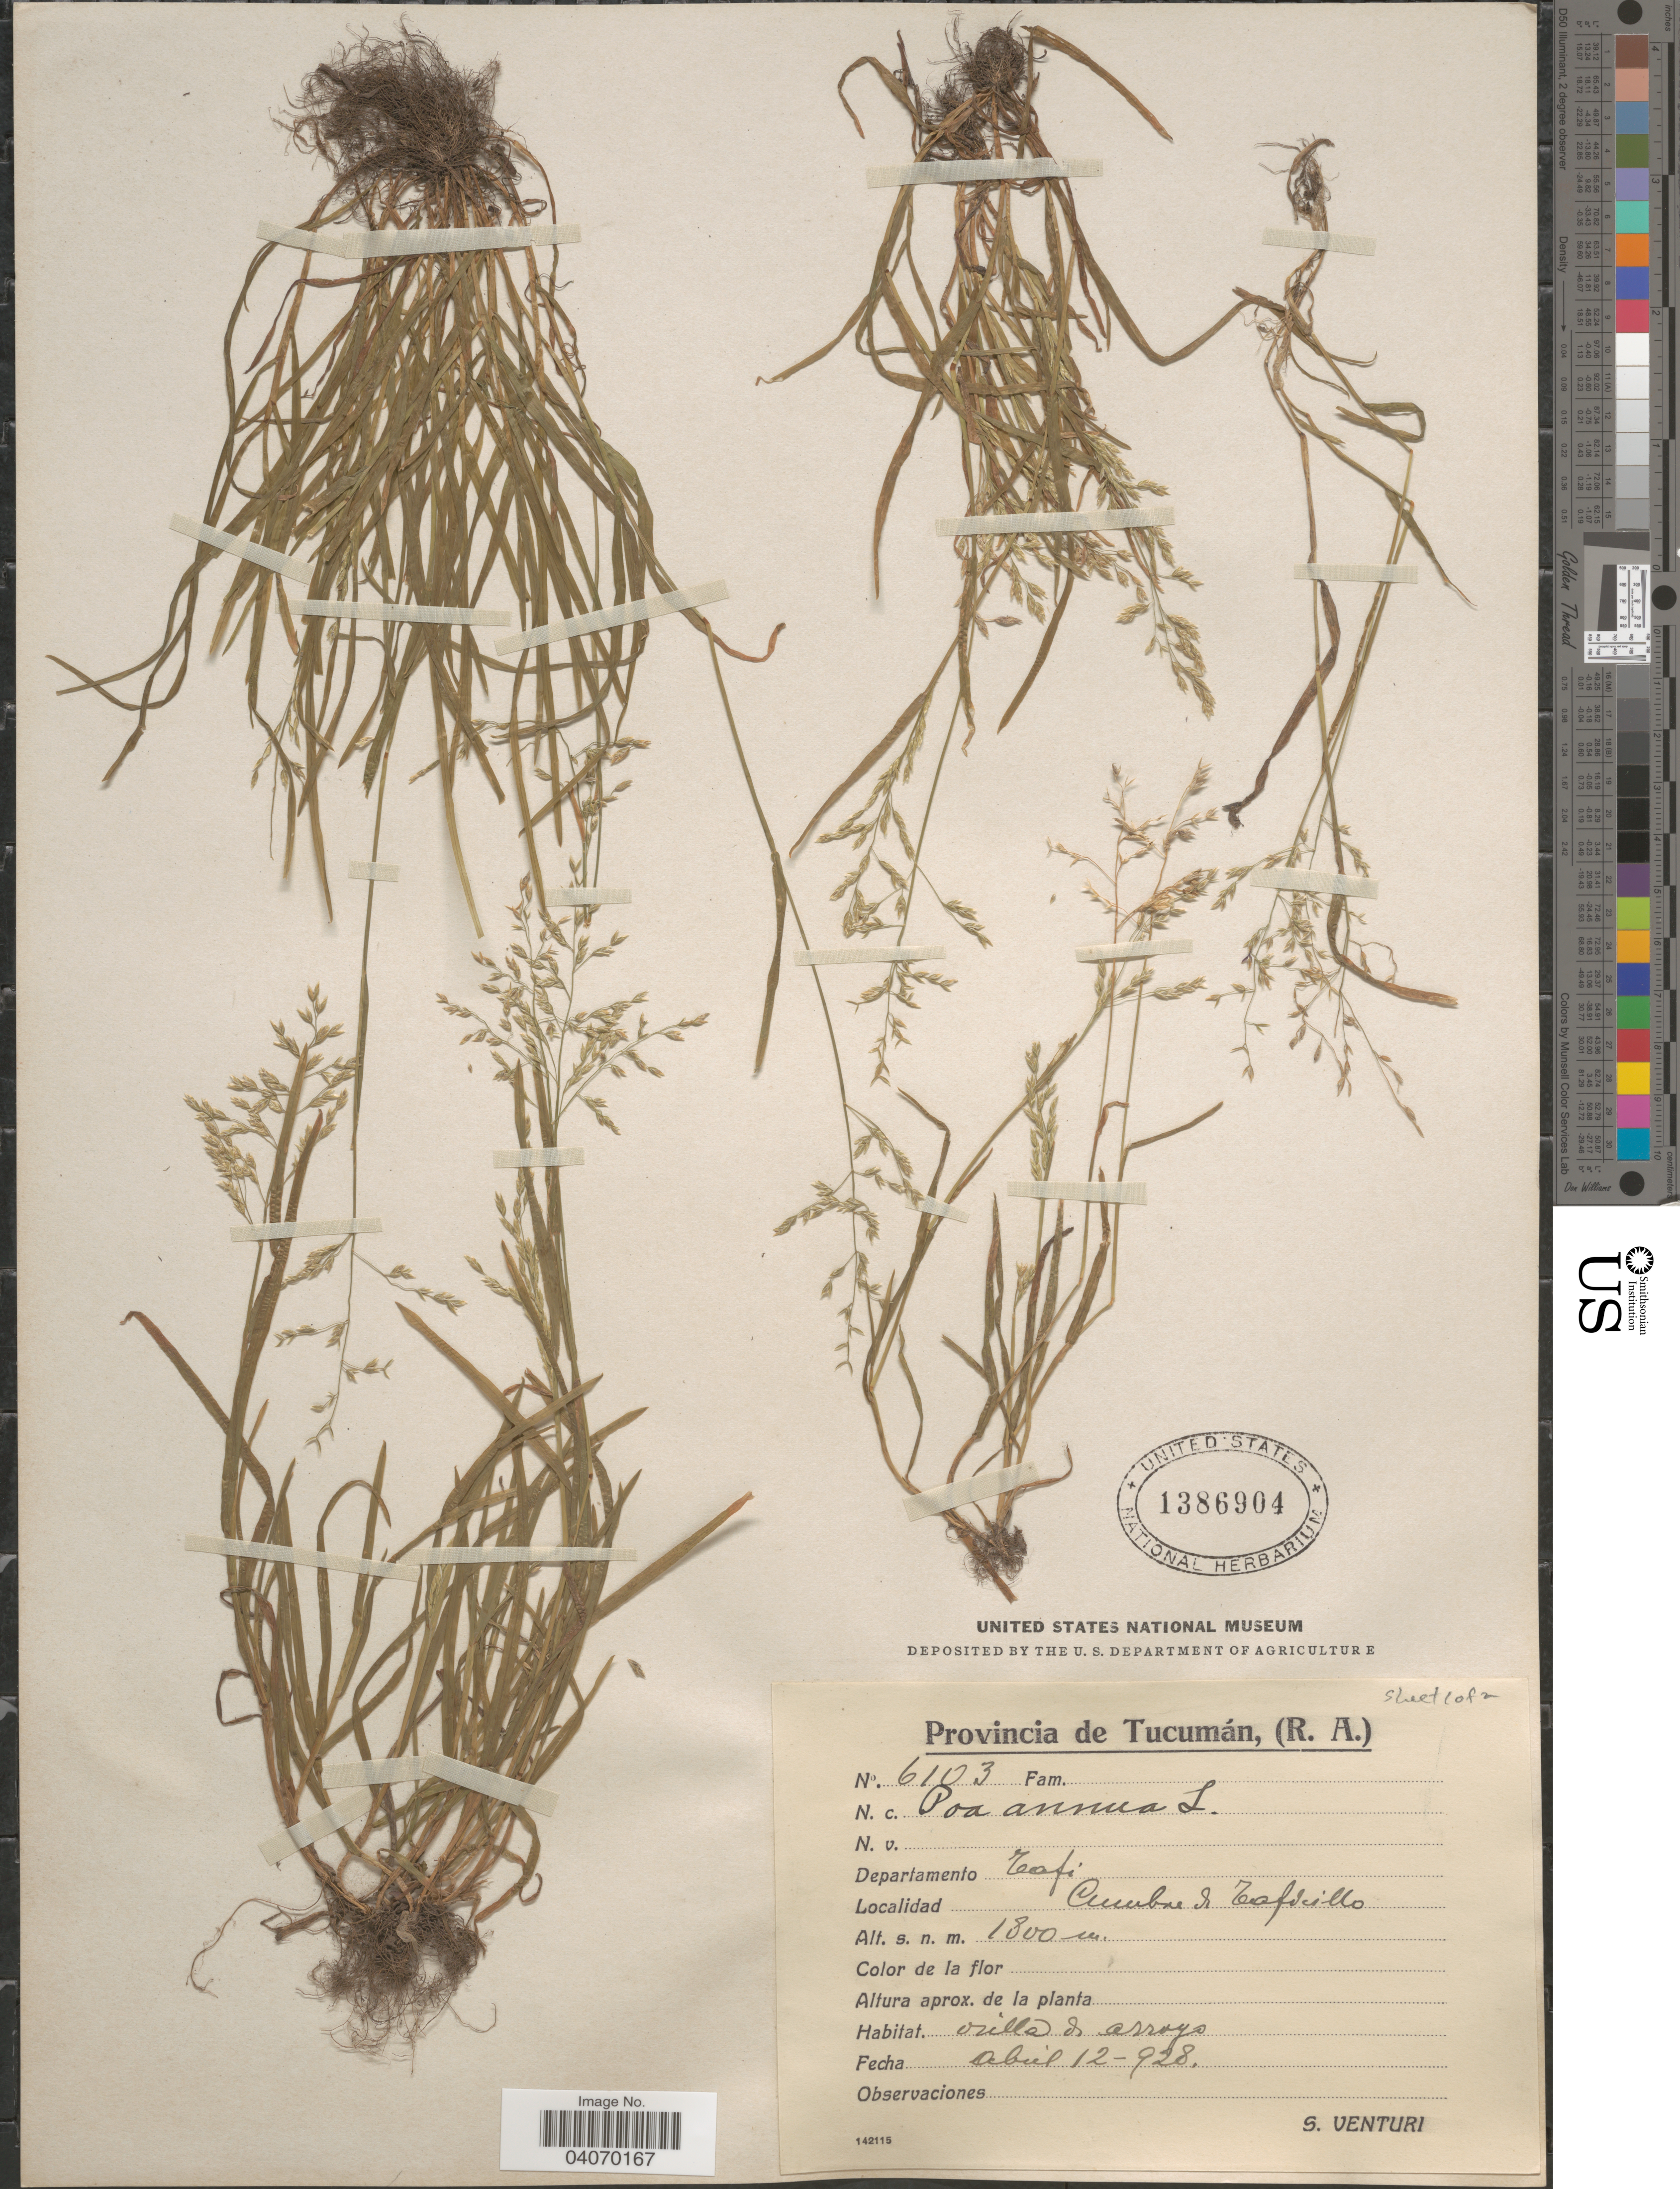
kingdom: Plantae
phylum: Tracheophyta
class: Liliopsida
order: Poales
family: Poaceae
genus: Poa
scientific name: Poa annua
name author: L.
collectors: S. Venturi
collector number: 6103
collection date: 1928-04-12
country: Argentina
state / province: Tucuman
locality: Departamento Tafi. Cumbre de Taficillo. Orilla de arroyo.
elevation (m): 1800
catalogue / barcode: US 1386904